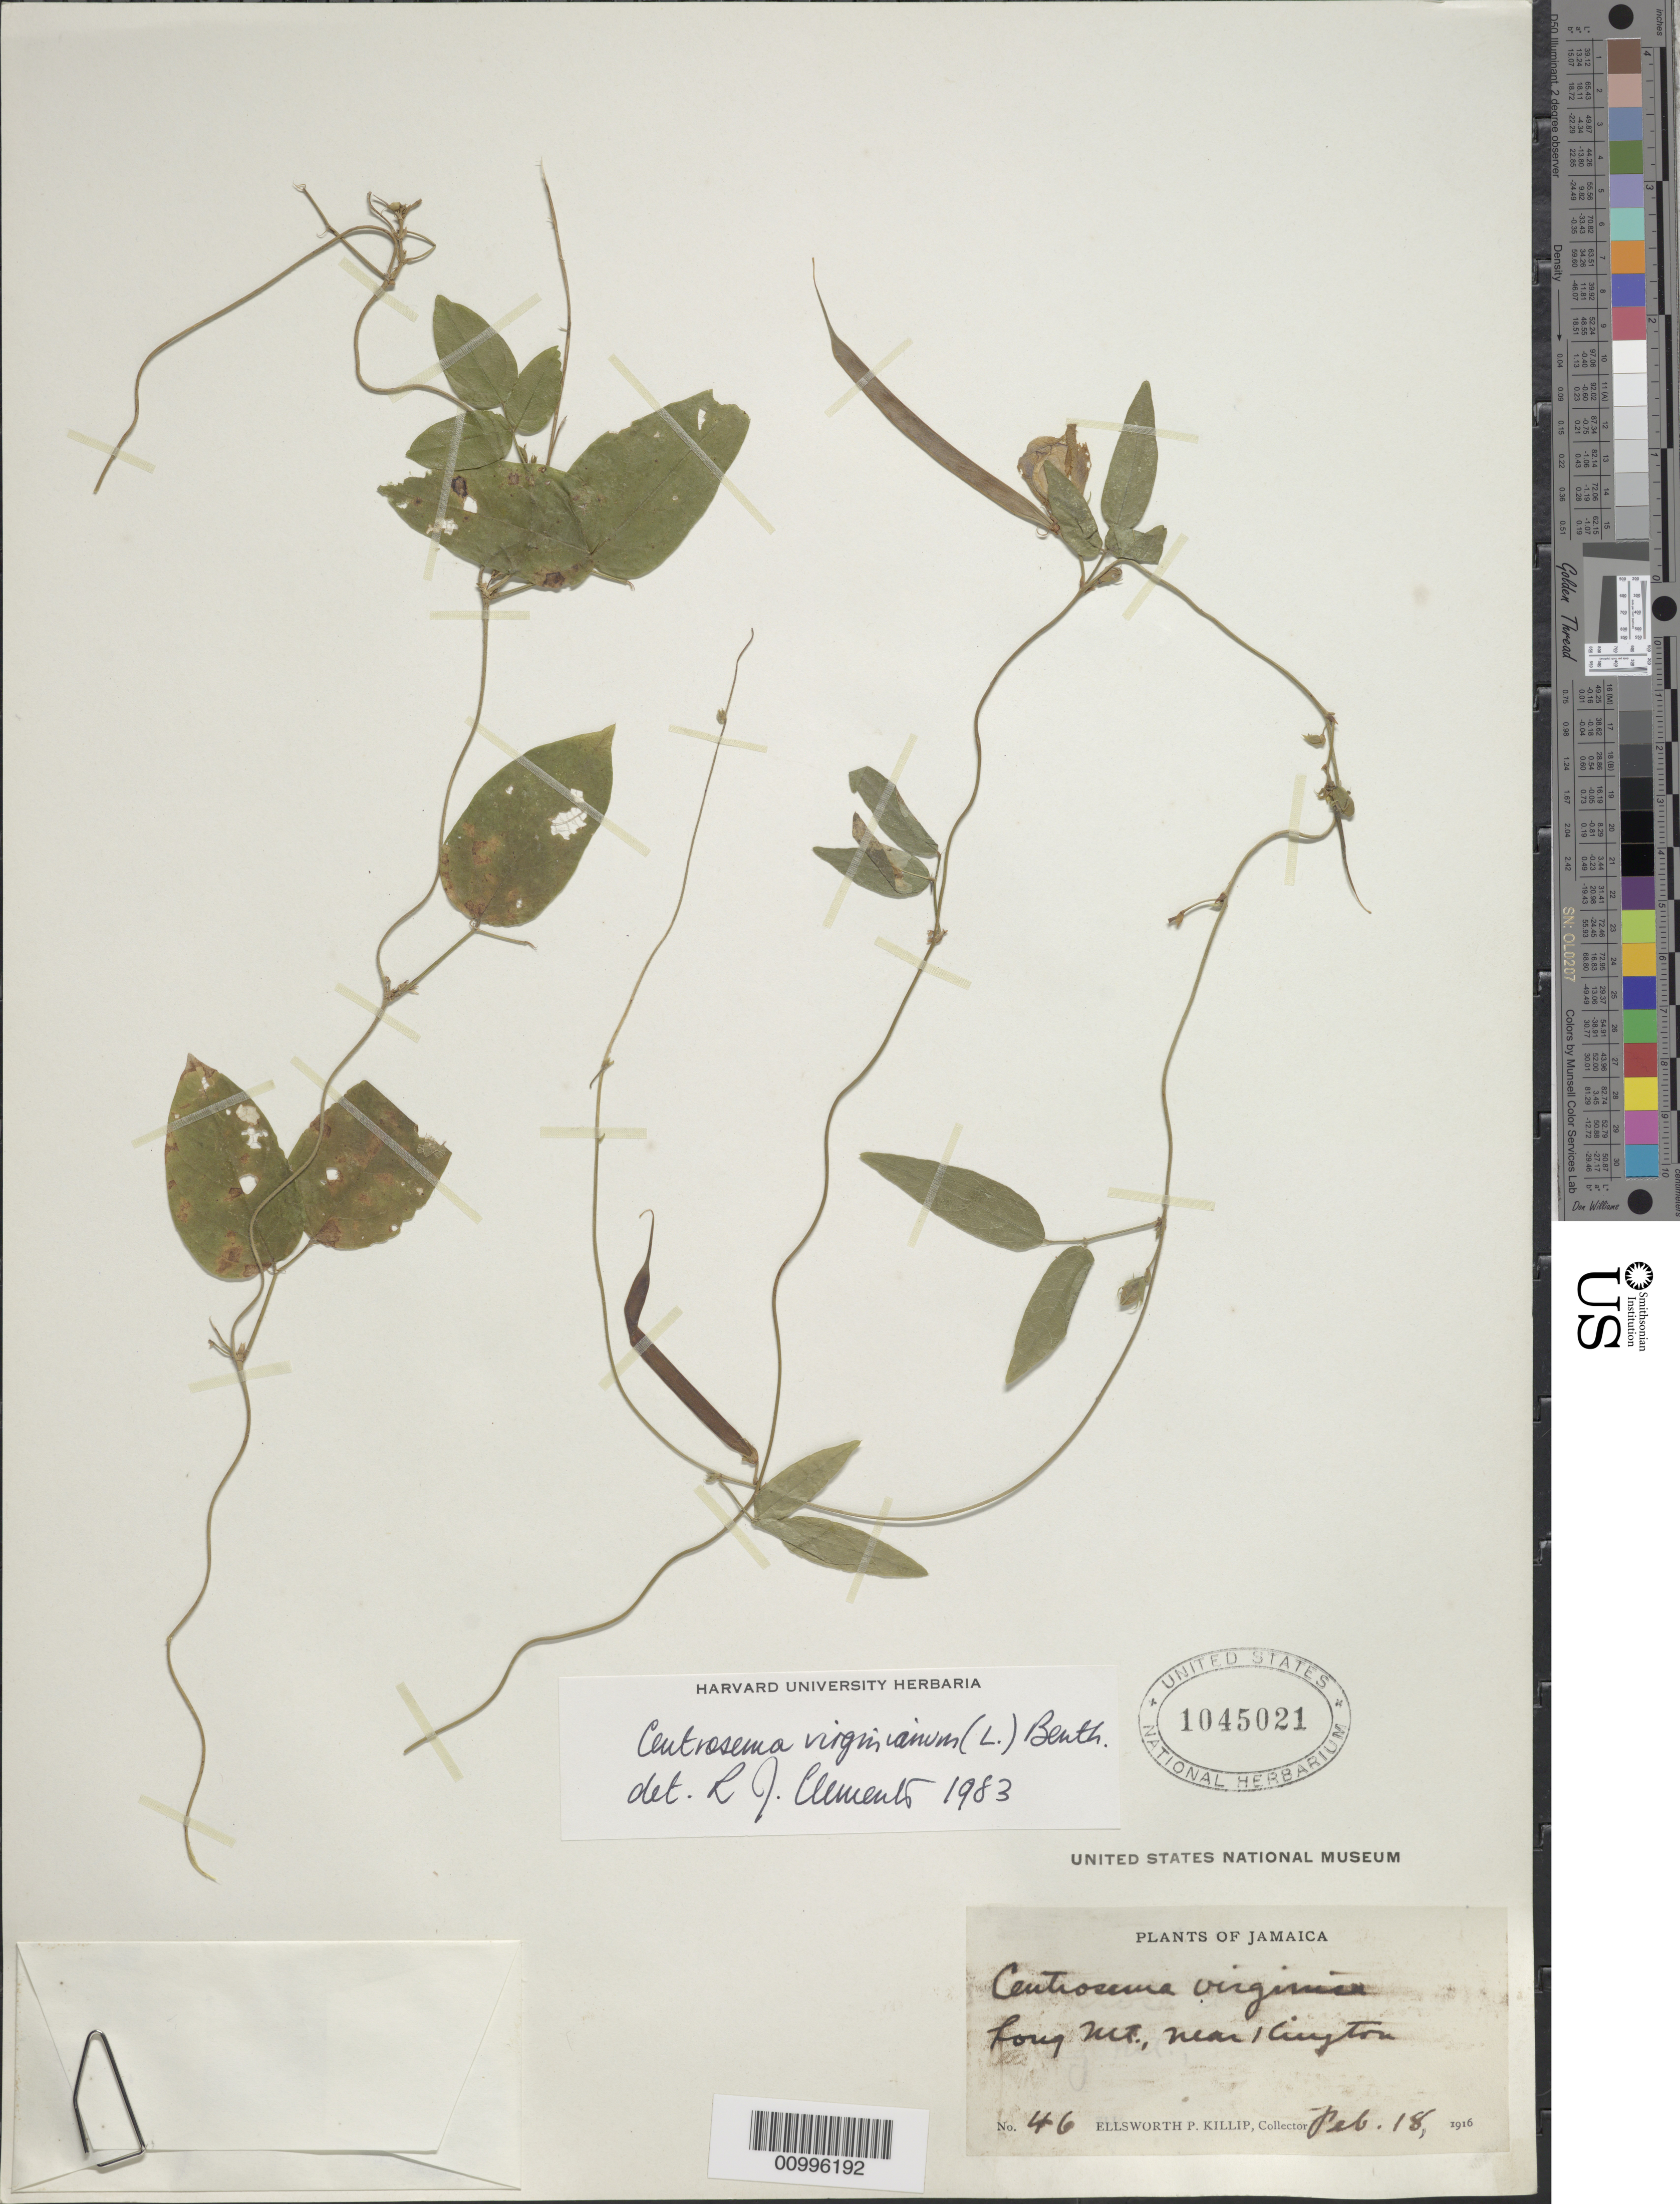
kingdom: Plantae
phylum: Tracheophyta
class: Magnoliopsida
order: Fabales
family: Fabaceae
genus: Centrosema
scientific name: Centrosema virginianum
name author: (L.) Benth.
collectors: E. P. Killip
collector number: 46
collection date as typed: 18 Feb 1916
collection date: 1916-02-18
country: Jamaica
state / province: Kingston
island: Jamaica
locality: Long Mt., near Kingston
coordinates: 0 N, 0 E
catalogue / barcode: US 1045021